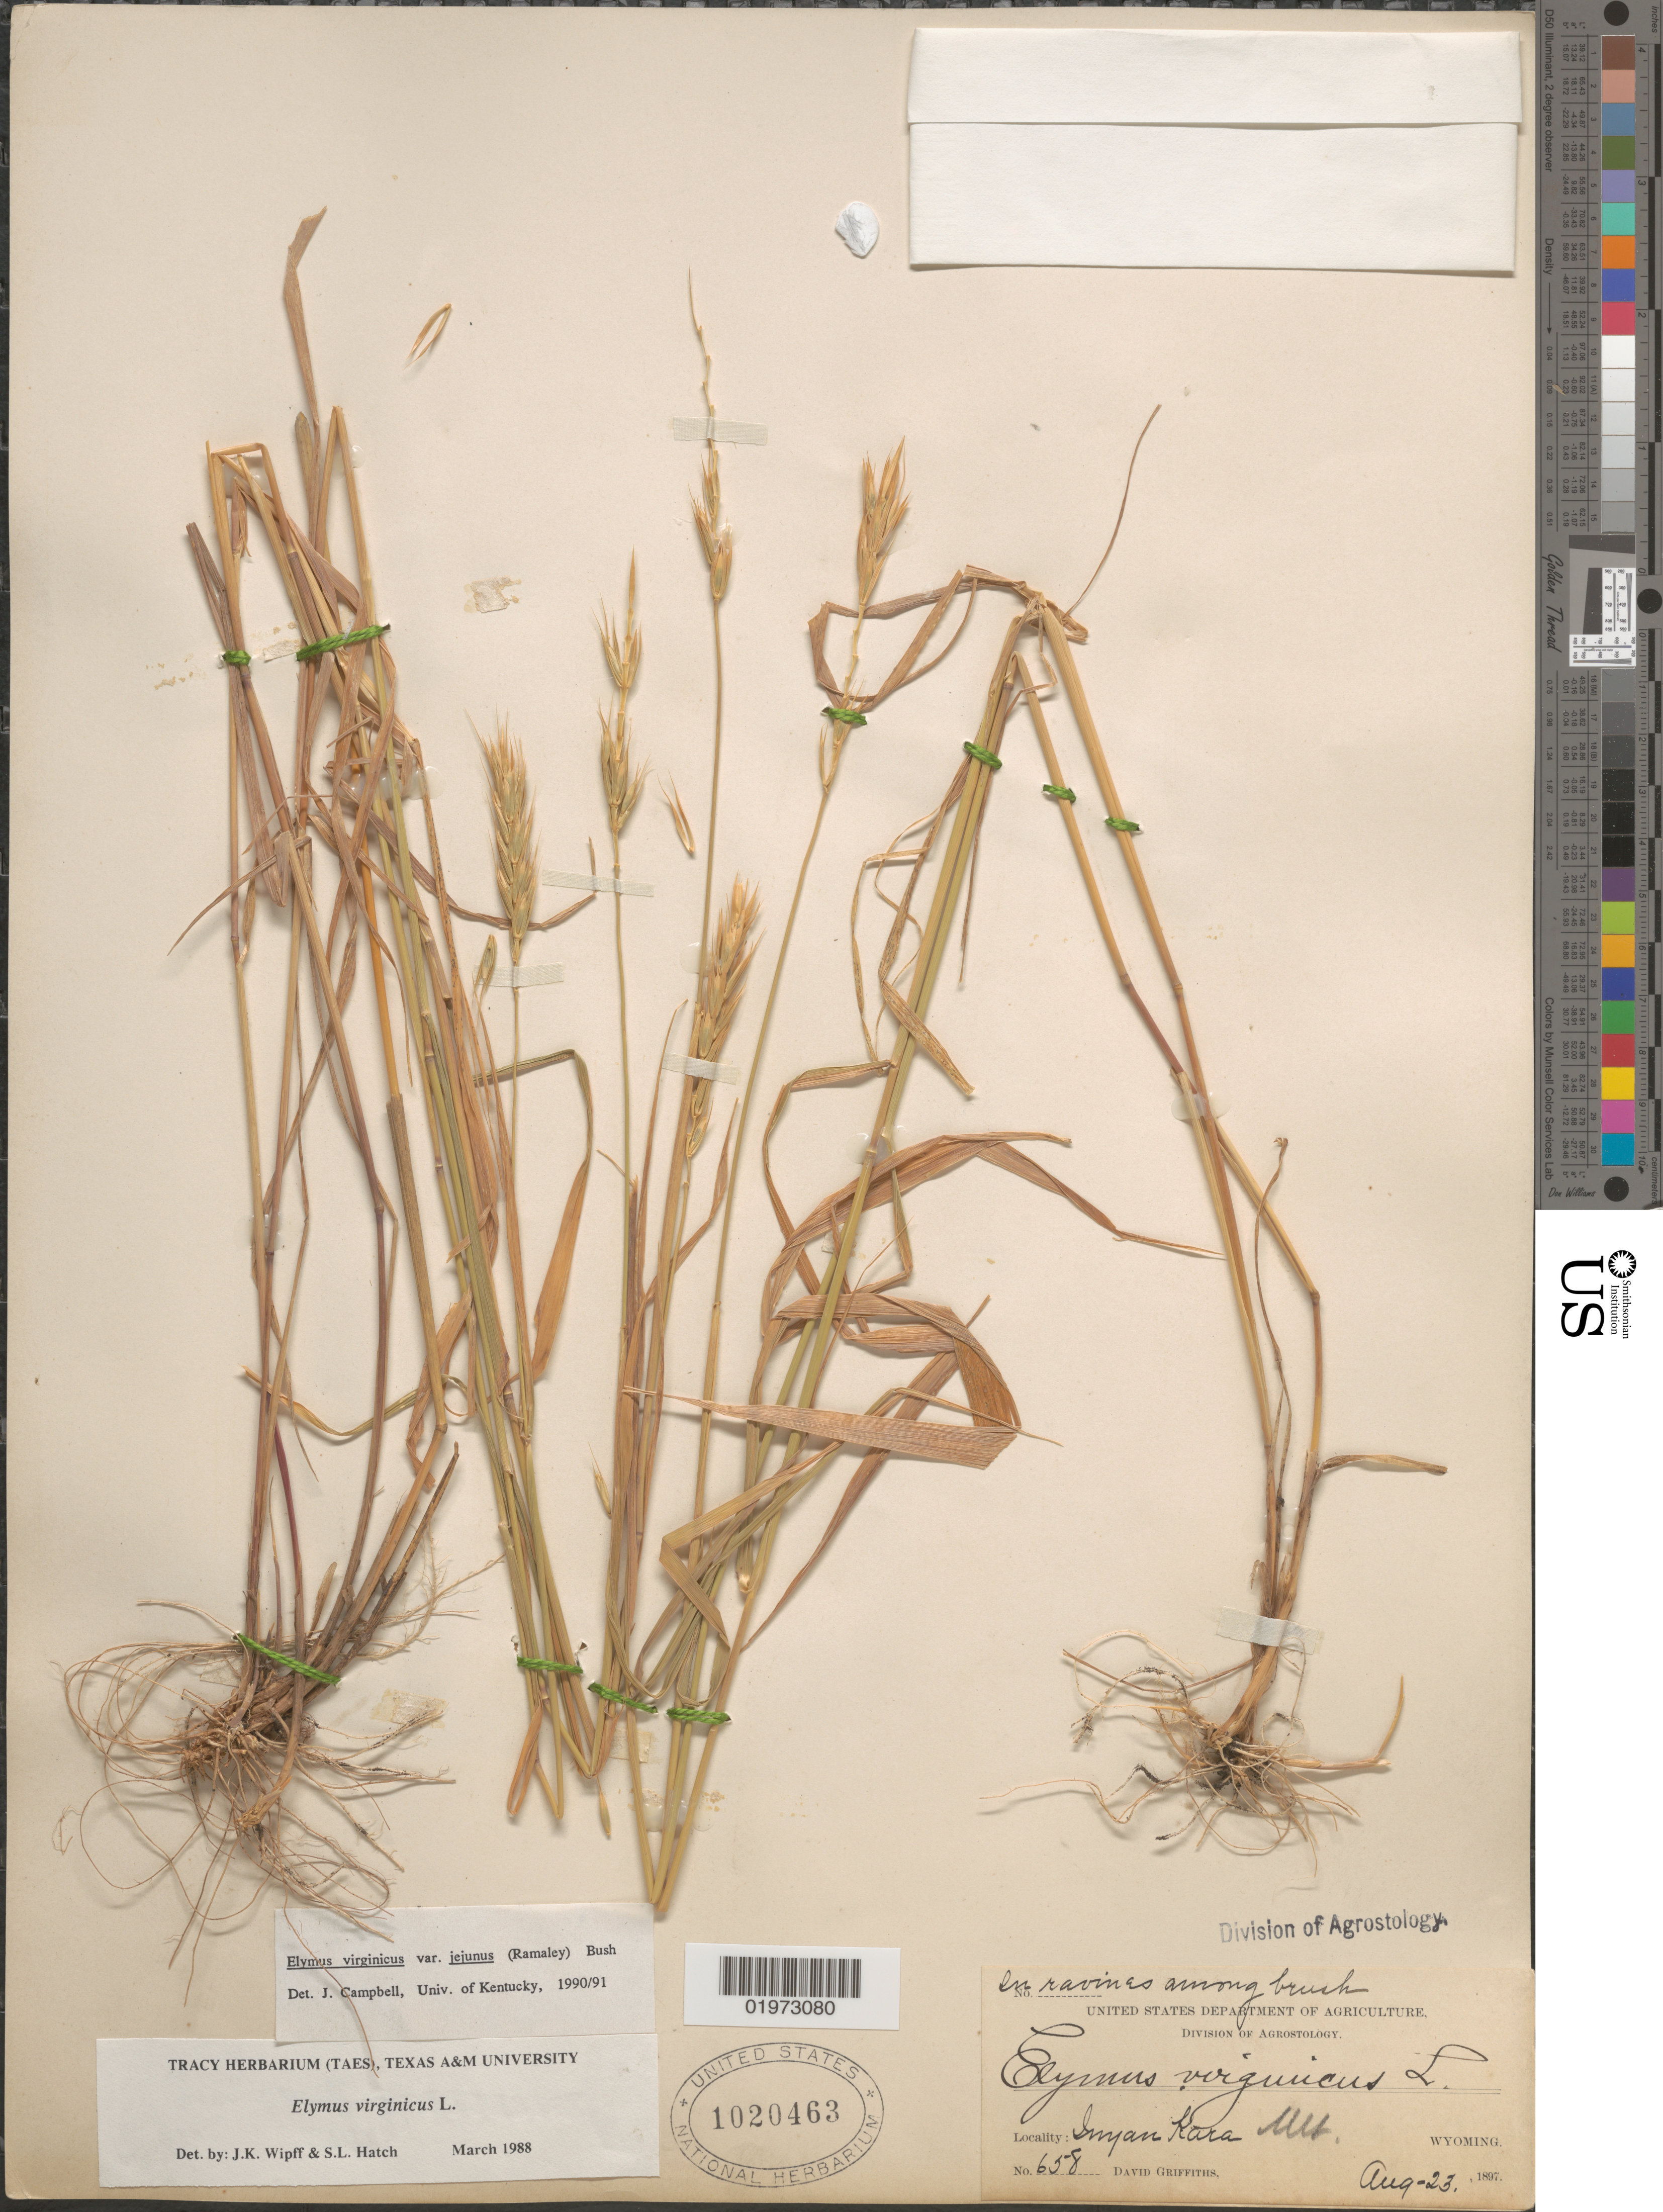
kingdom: Plantae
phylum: Tracheophyta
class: Liliopsida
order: Poales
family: Poaceae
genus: Elymus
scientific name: Elymus virginicus var. virginicus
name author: L.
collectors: D. Griffiths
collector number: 658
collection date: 1897-08-23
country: United States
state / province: Wyoming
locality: In ravines among brush. Inyan Kara Mt.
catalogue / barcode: US 1020463